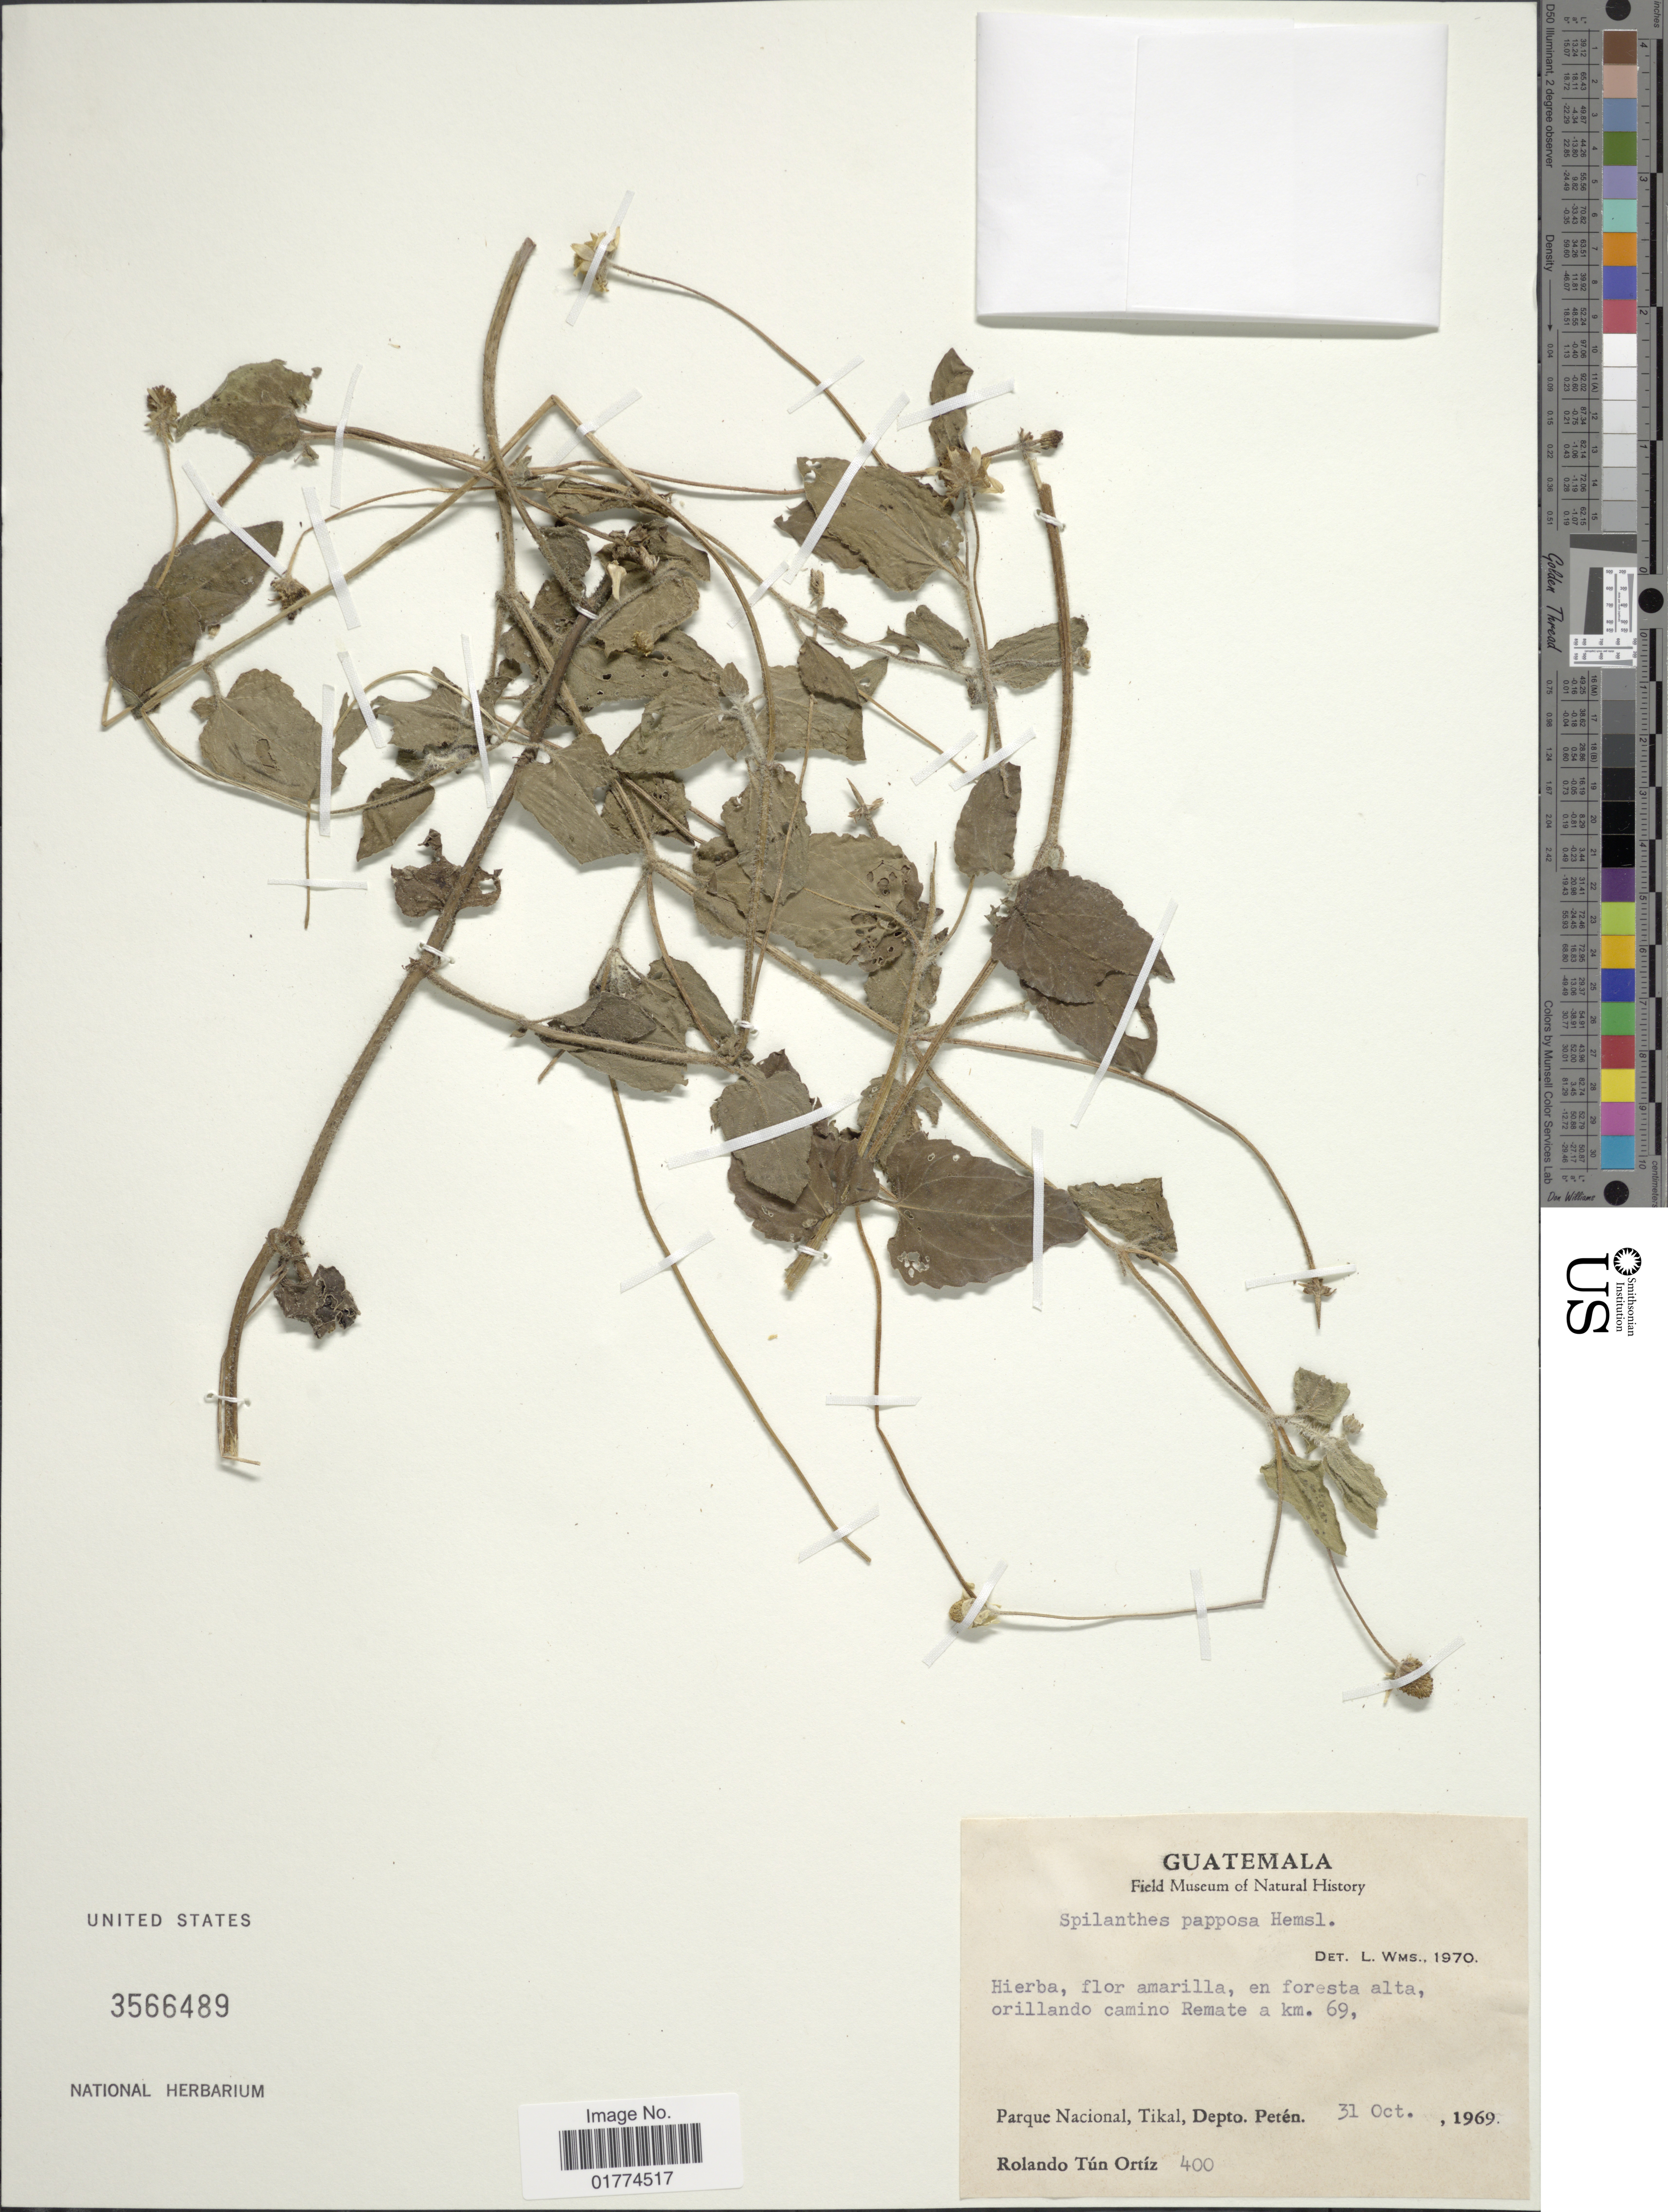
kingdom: Plantae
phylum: Tracheophyta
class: Magnoliopsida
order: Asterales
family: Asteraceae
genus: Spilanthes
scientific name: Spilanthes papposa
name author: Hemsl.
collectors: R. T. Ortíz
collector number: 400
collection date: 1969-10-31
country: Guatemala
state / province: El Petén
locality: Parque Nacional, Tikal. camino Remate a km. 69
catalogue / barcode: US 3566489